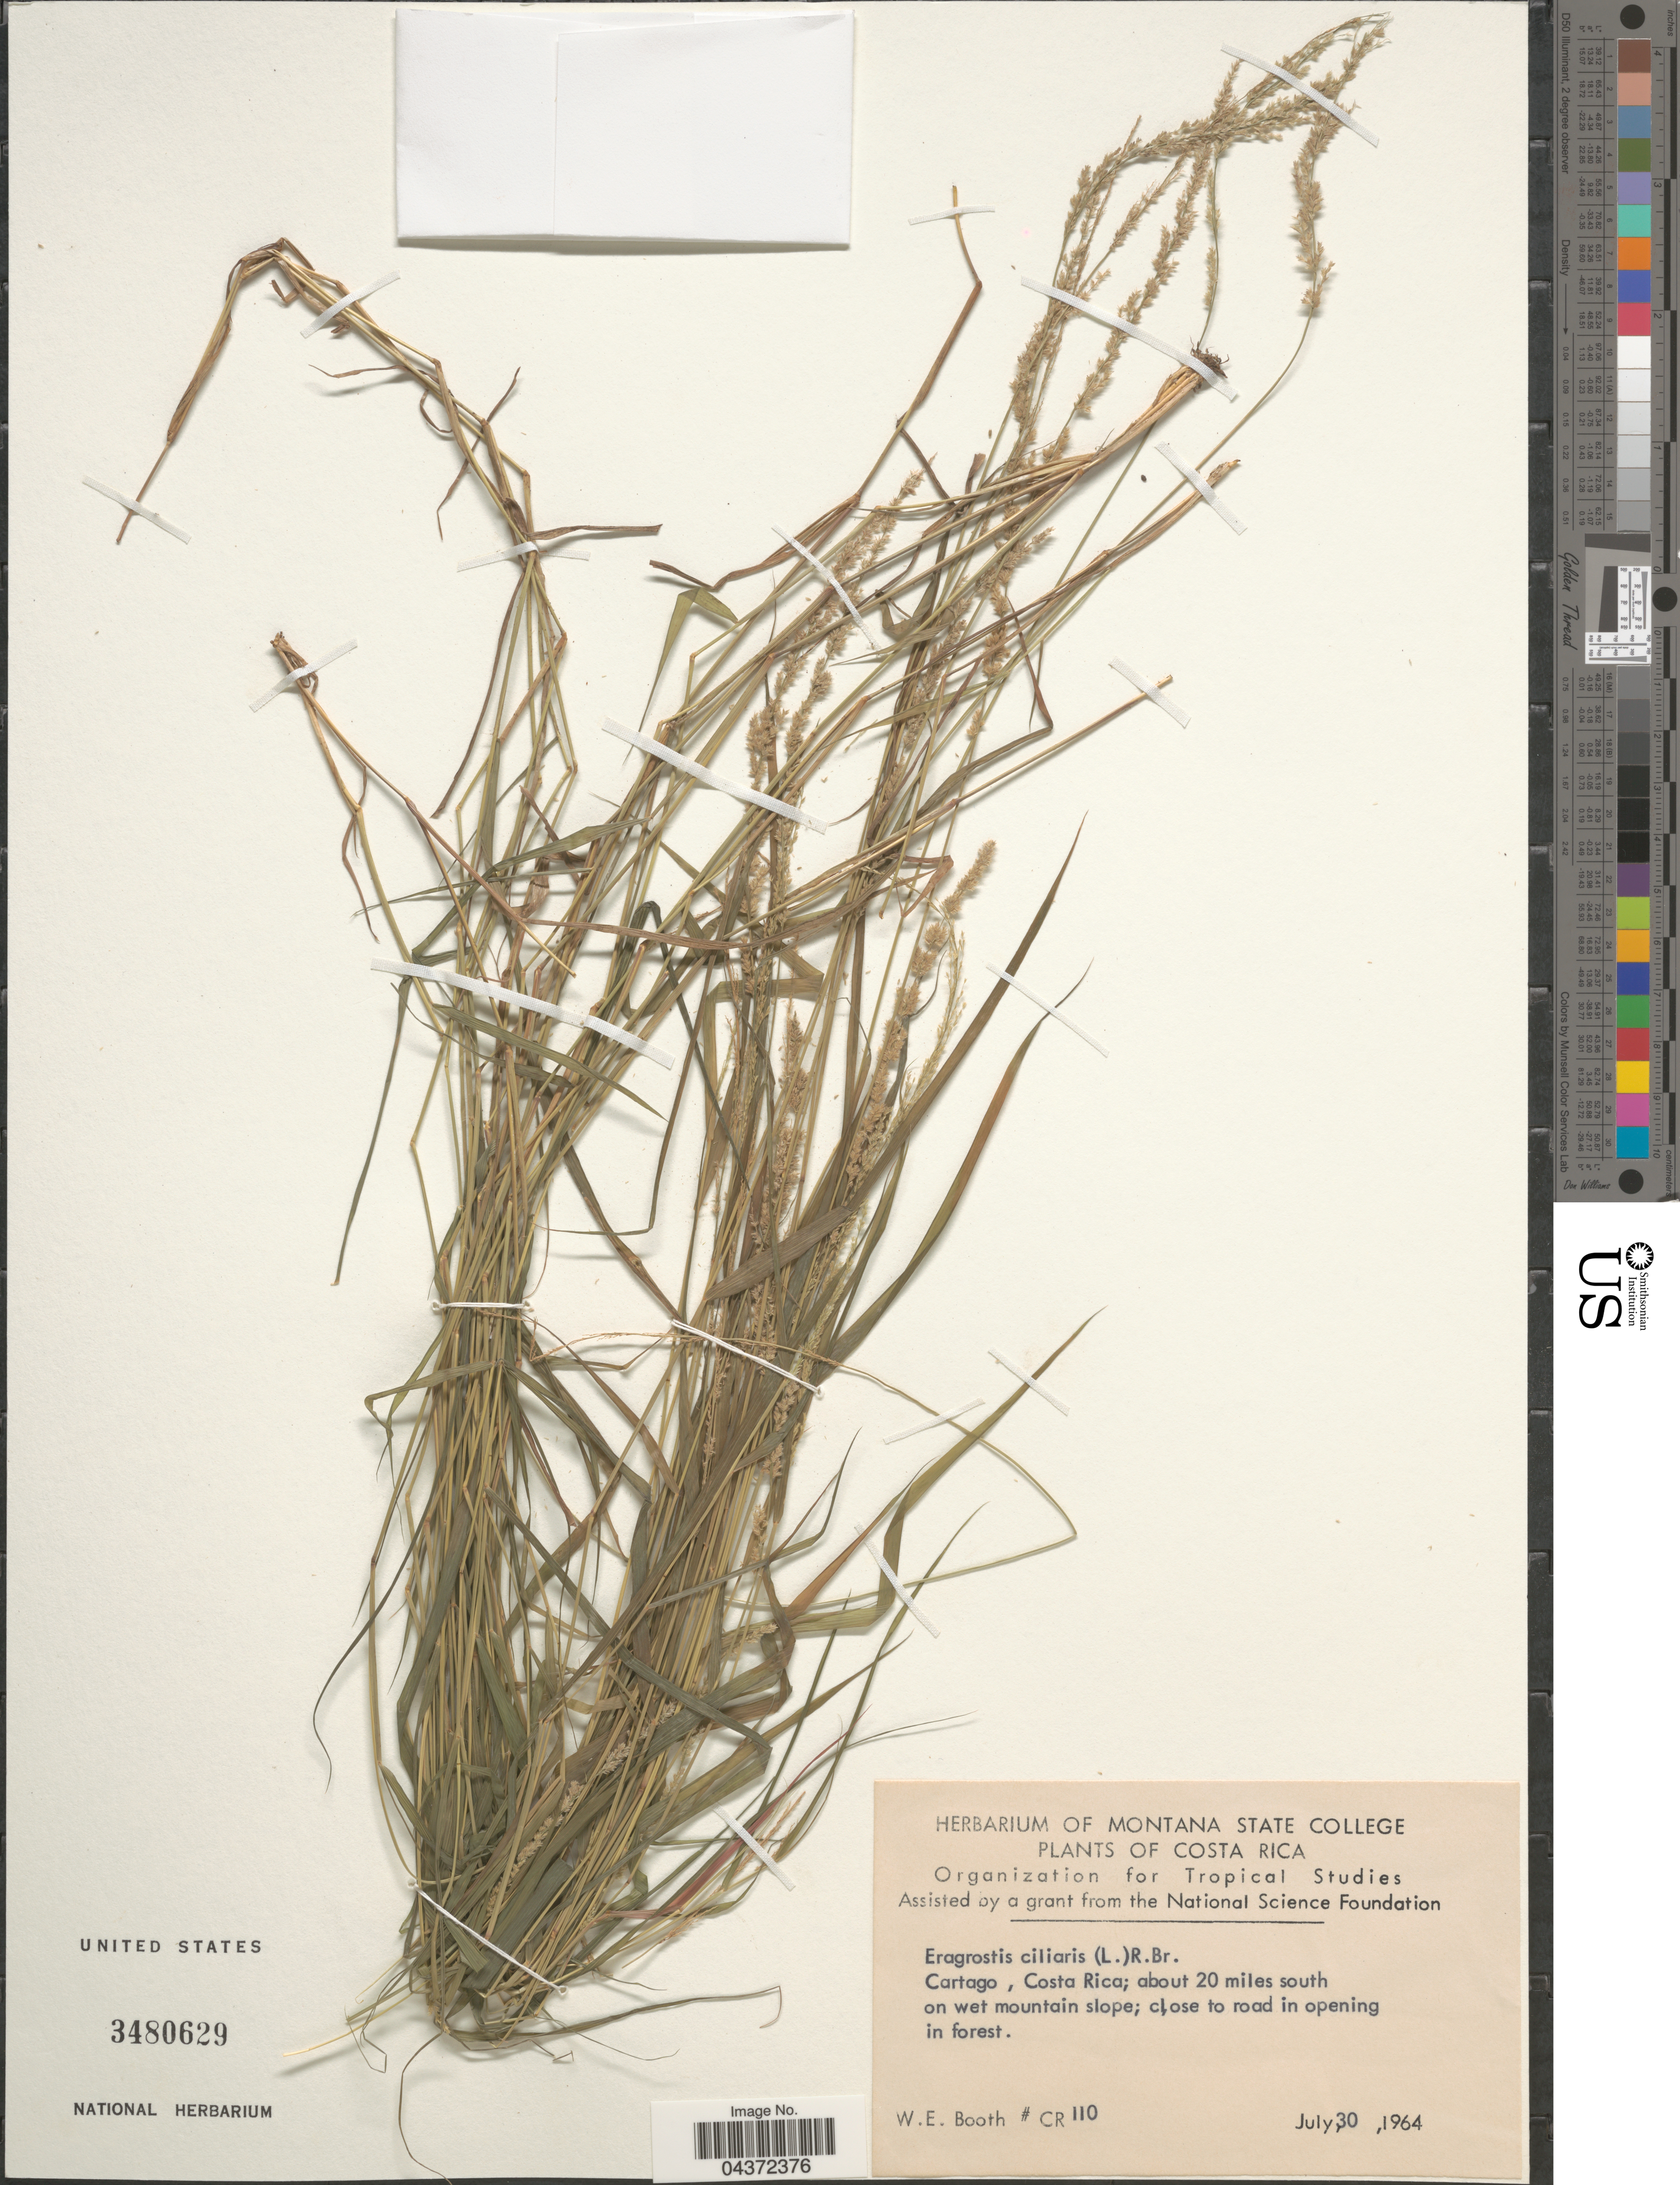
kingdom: Plantae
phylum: Tracheophyta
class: Liliopsida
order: Poales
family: Poaceae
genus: Eragrostis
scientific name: Eragrostis ciliaris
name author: (L.) R. Br.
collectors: W. Booth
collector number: CR110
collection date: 1964-07-30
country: Costa Rica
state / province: Cartago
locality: Cartago, about 20 miles south on wet mountain slope.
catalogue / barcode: US 3480629